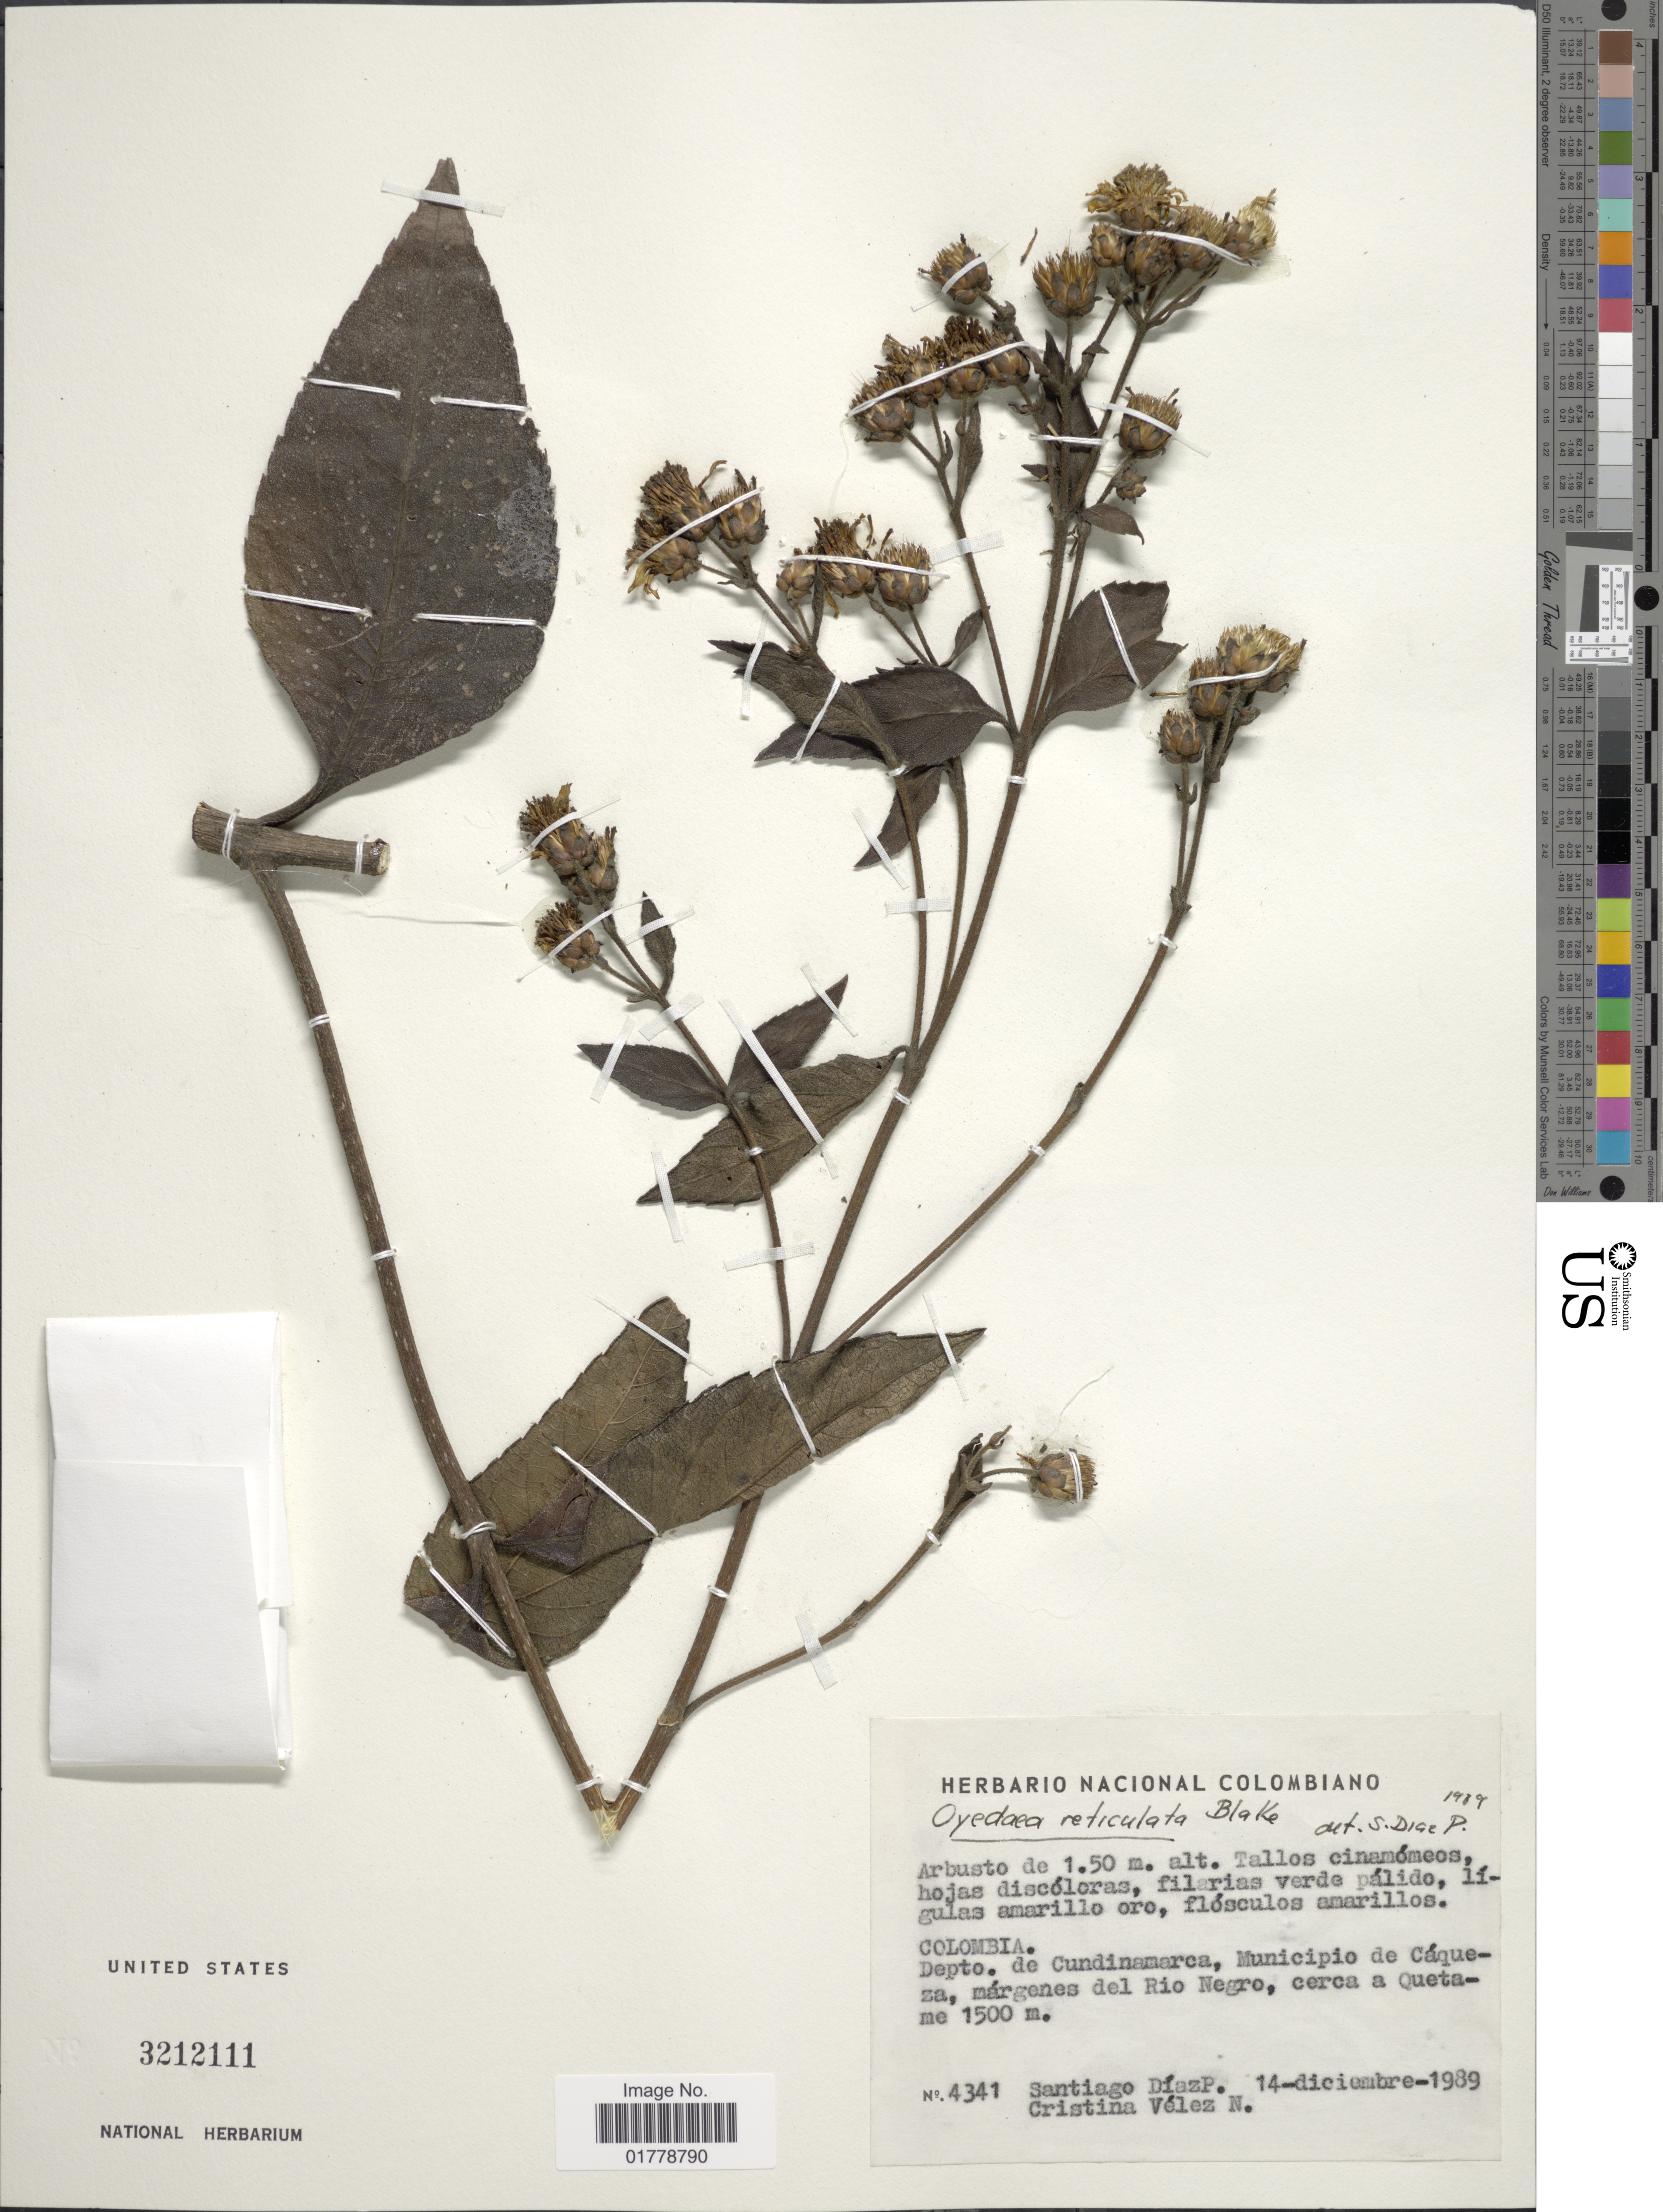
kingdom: Plantae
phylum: Tracheophyta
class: Magnoliopsida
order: Asterales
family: Asteraceae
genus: Oyedaea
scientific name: Oyedaea reticulata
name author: S.F. Blake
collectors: S. Díaz Píedrahíta & C. Vélez-Nauer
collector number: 4341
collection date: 1989-12-14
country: Colombia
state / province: Cundinamarca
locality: Depto. Cundinamarca. Municipio de Cáqueza, márgenes del Rio Negro, cerca a Quetame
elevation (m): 1500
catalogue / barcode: US 3212111